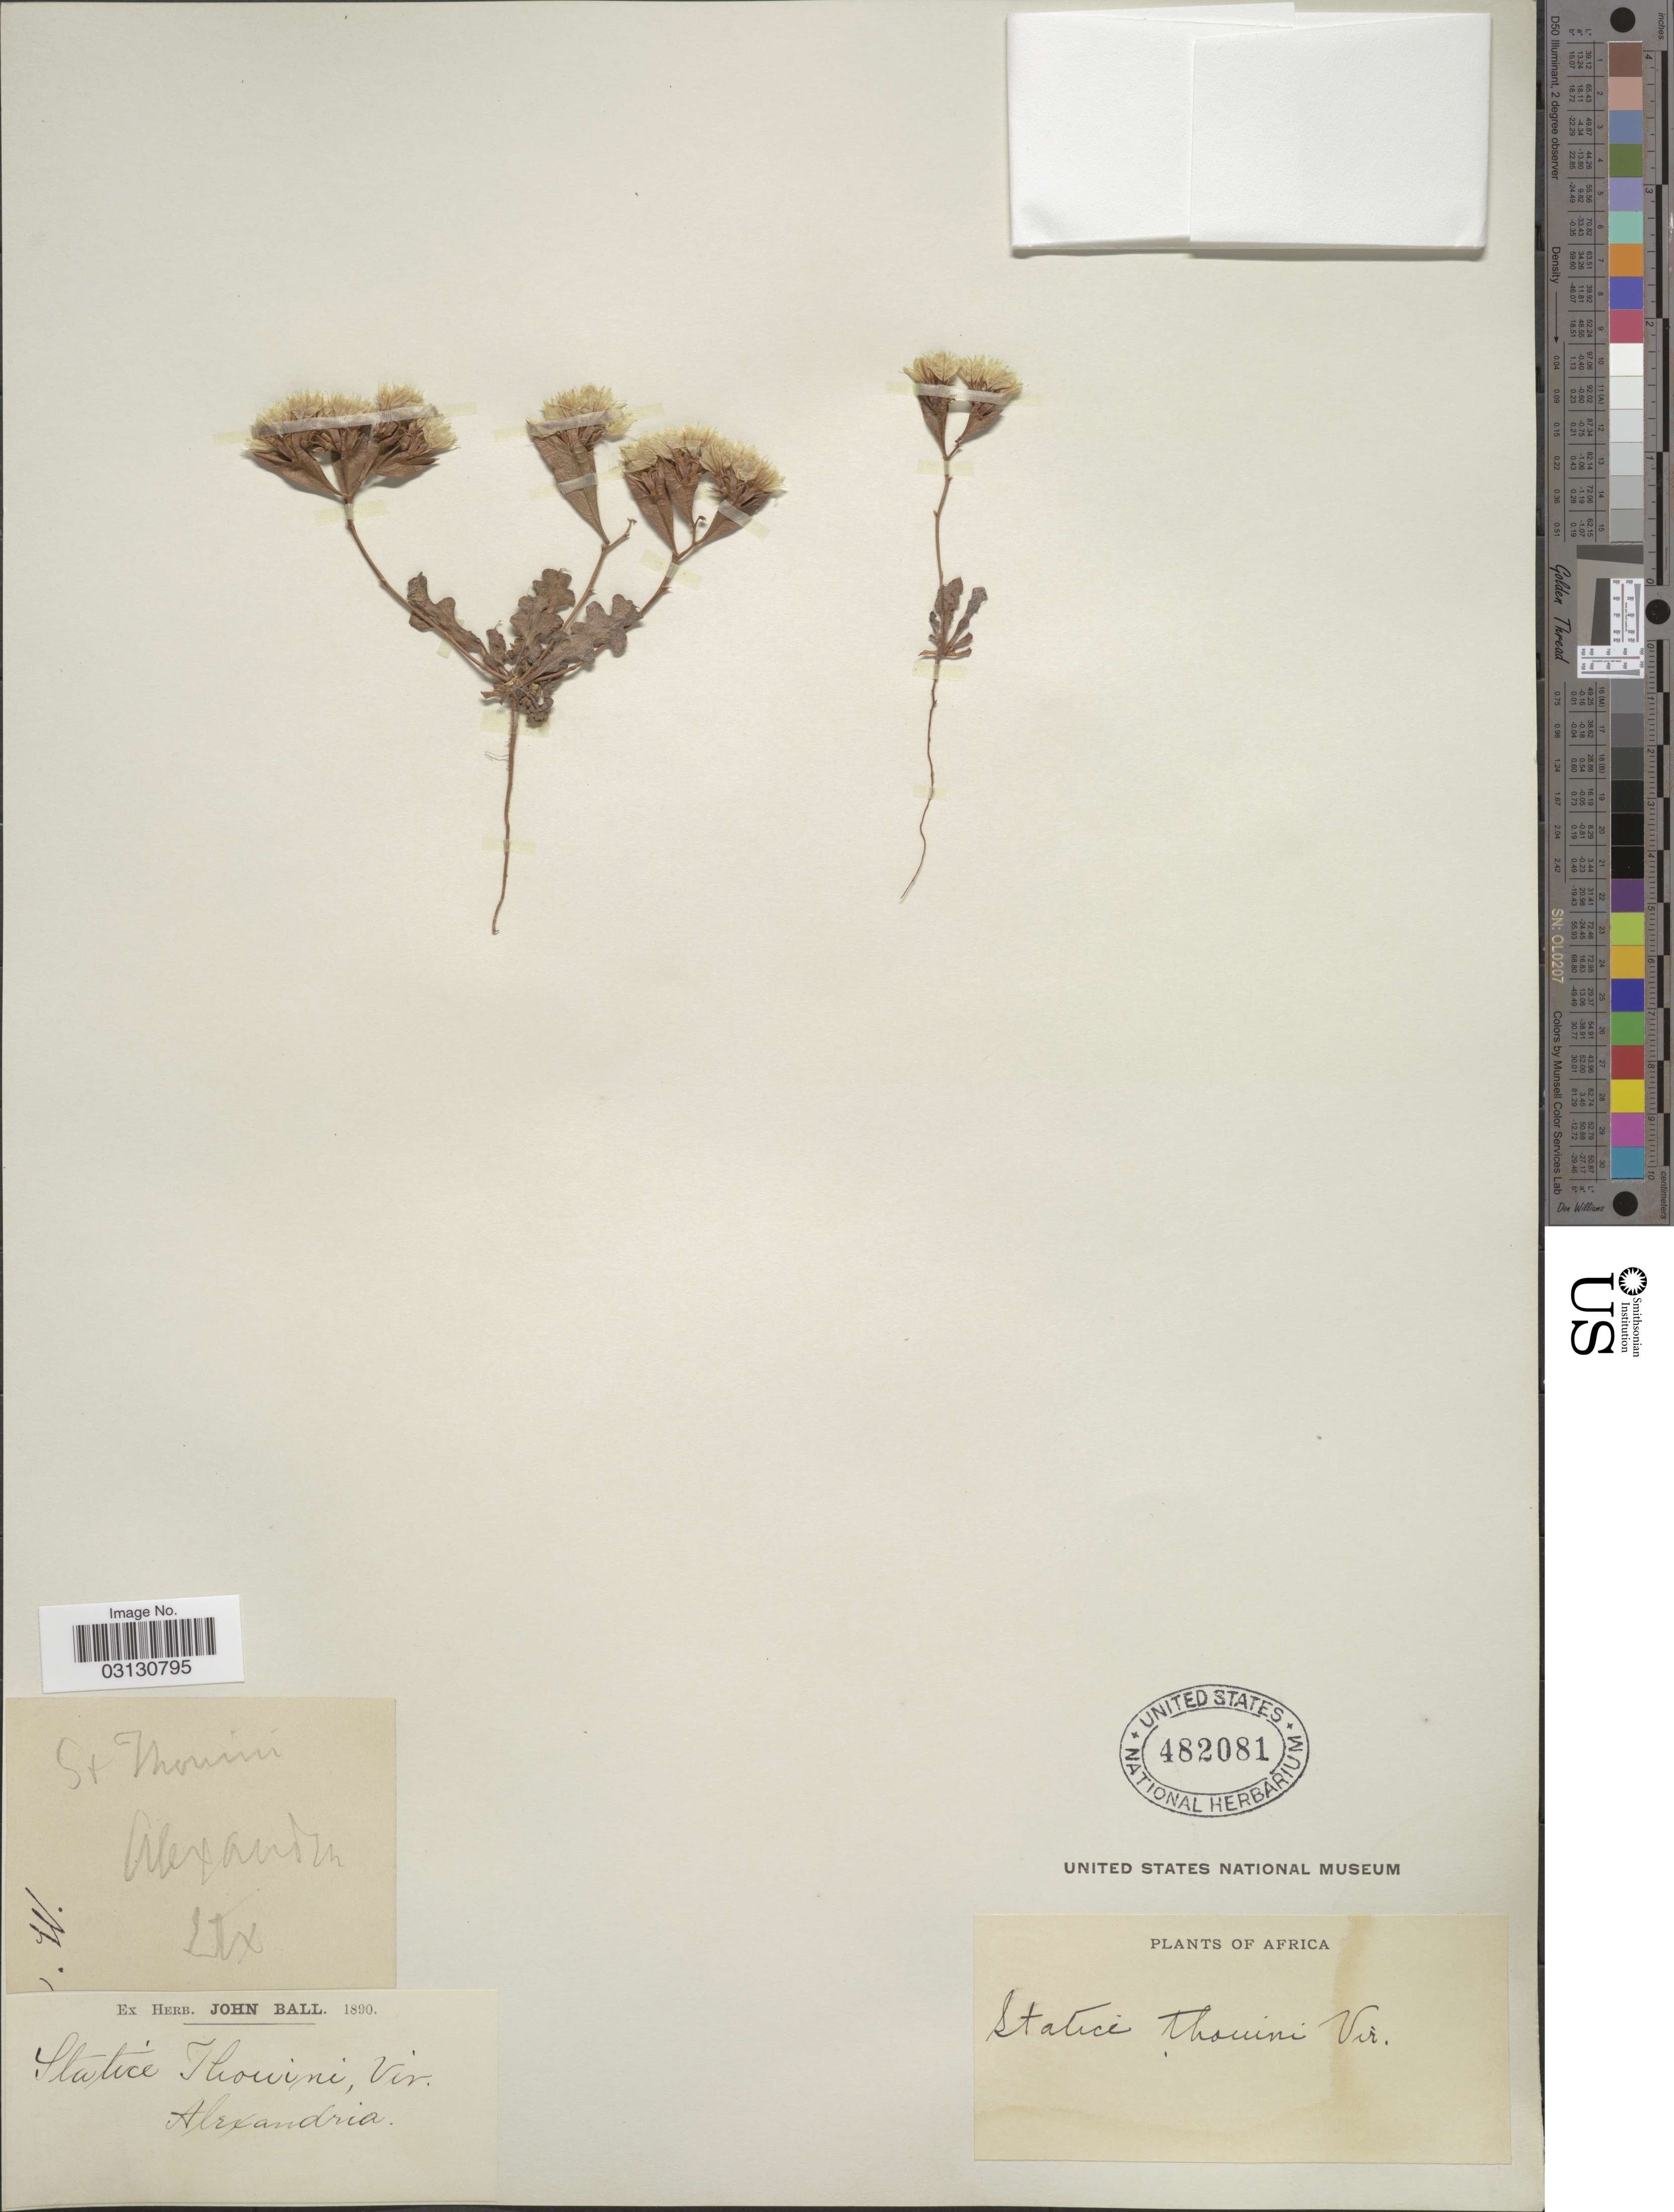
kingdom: Plantae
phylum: Tracheophyta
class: Magnoliopsida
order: Caryophyllales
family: Plumbaginaceae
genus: Limonium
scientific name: Limonium thouinii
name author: Kuntze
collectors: ex herb. John Ball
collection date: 1890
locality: St. Morini [interpreted], Alexandria, Africa.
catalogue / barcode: US 482081